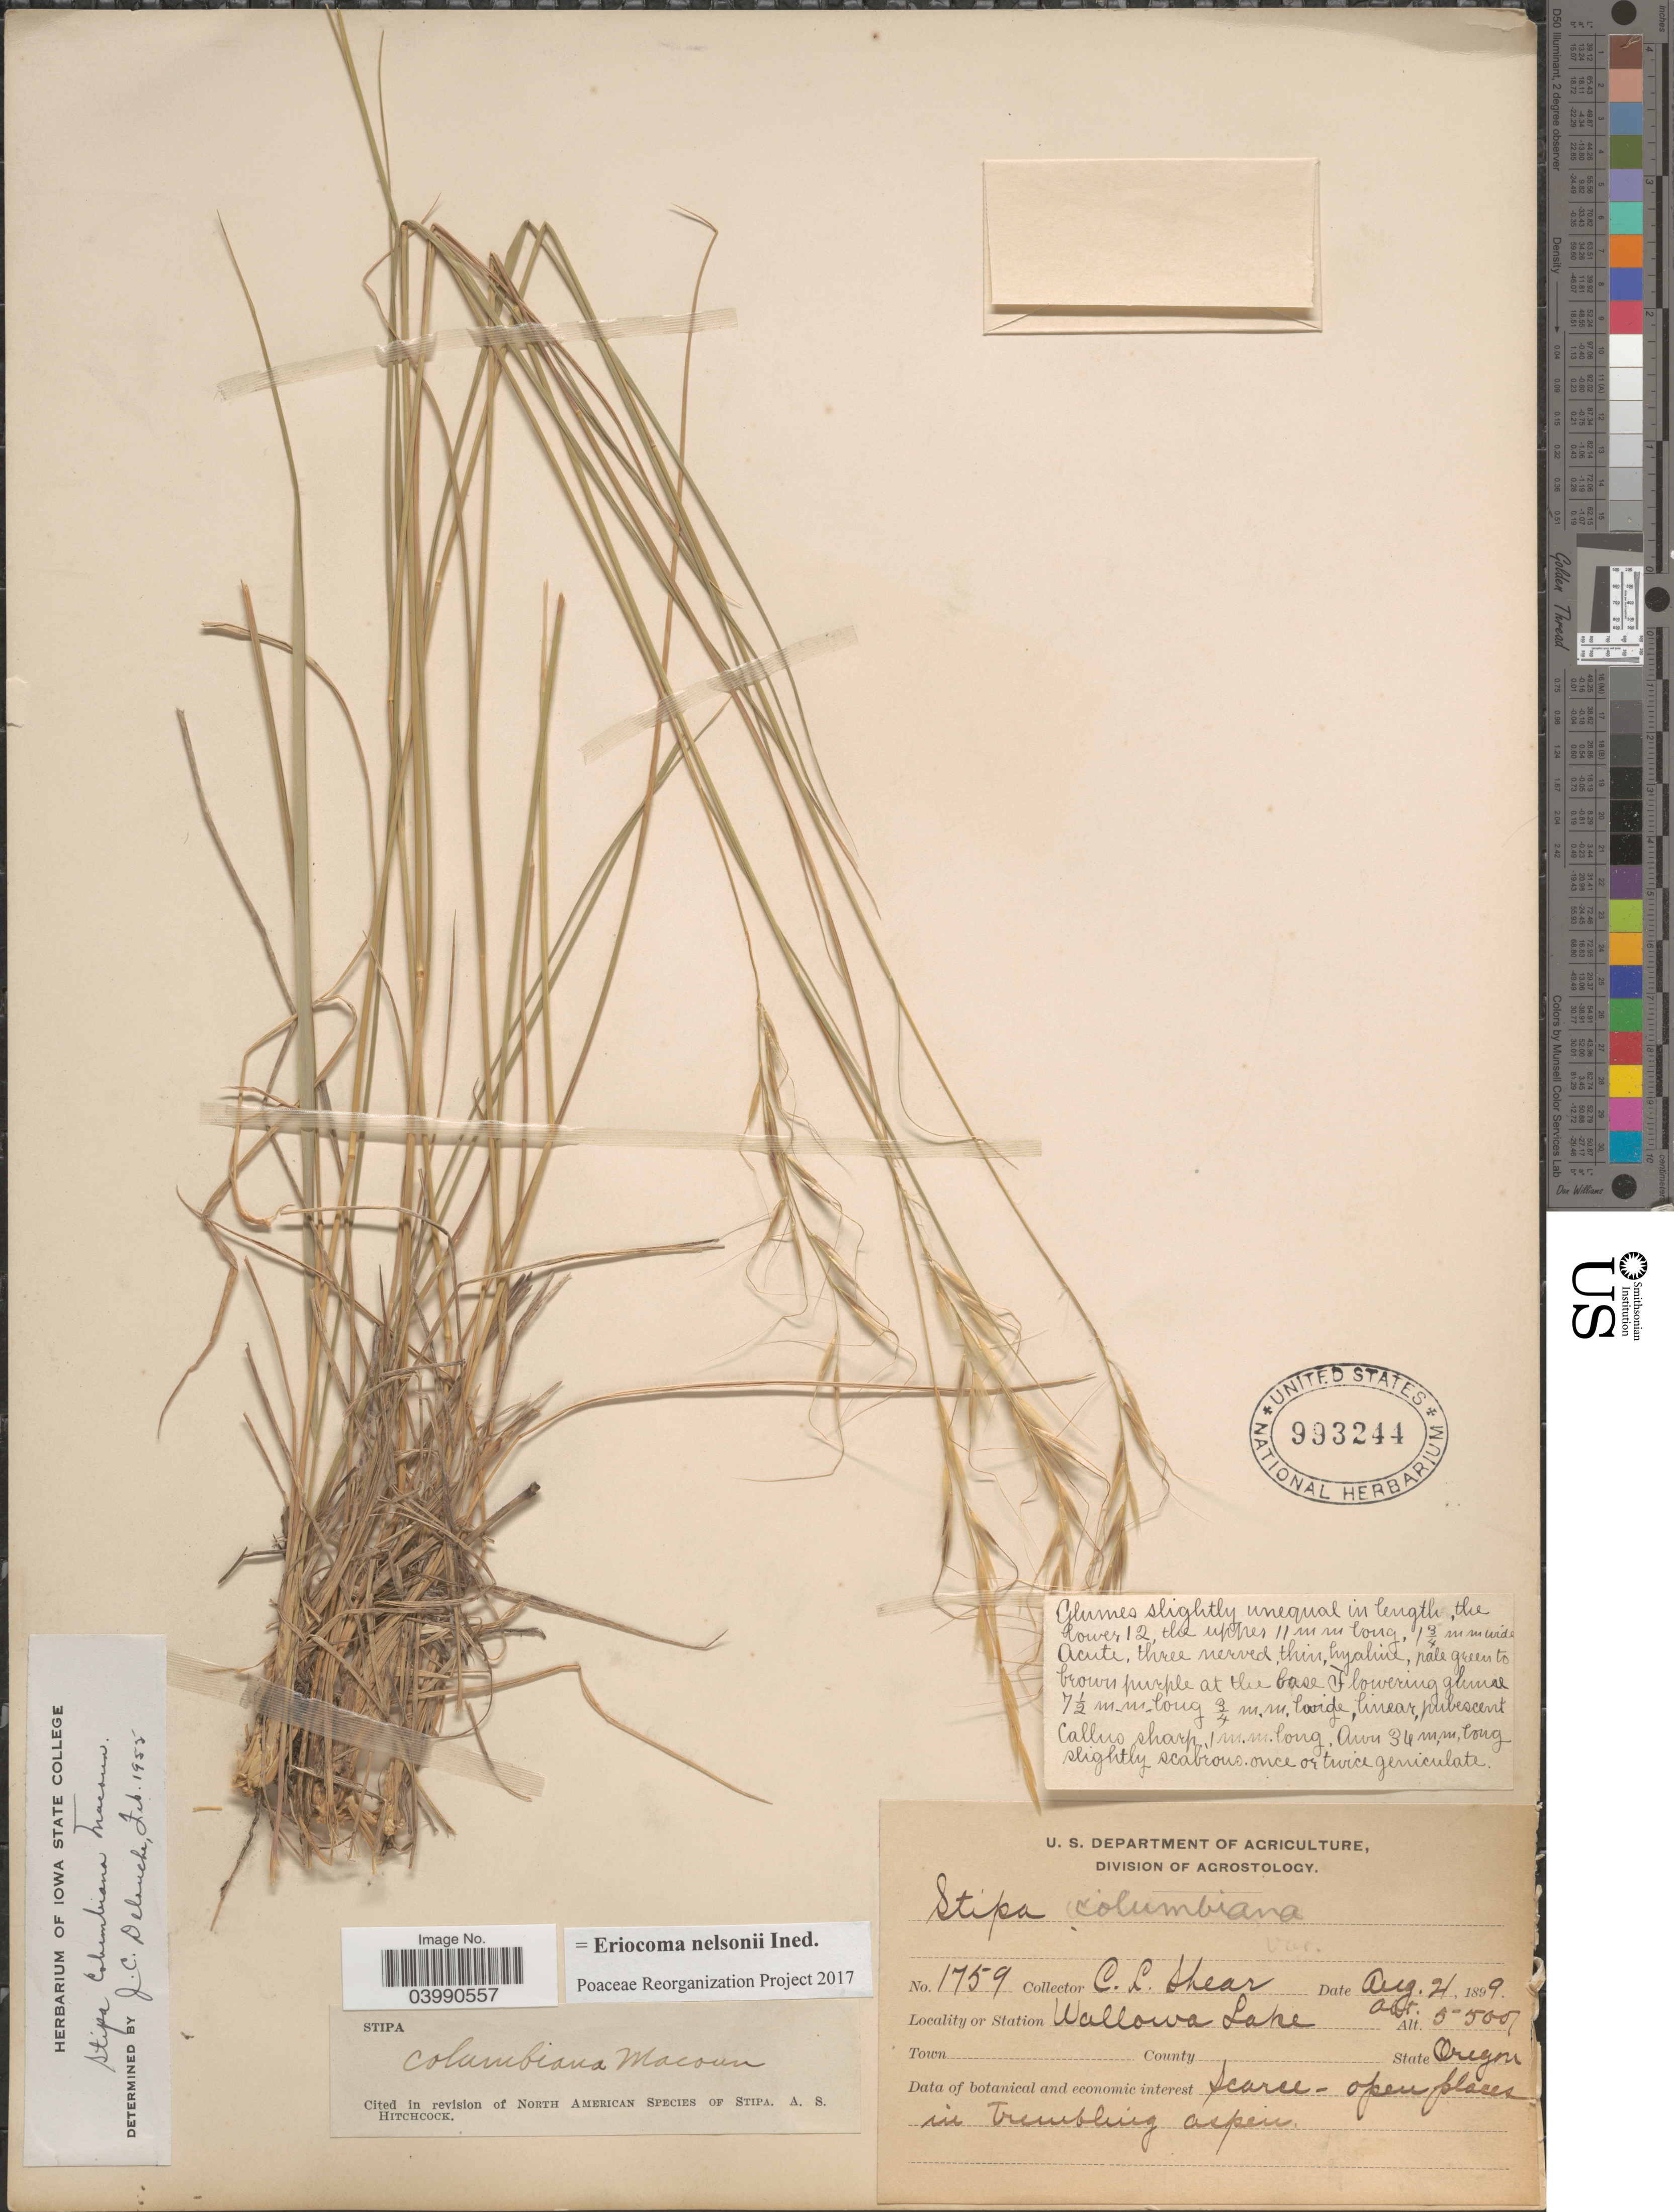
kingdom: Plantae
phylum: Tracheophyta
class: Liliopsida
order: Poales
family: Poaceae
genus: Eriocoma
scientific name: Eriocoma nelsonii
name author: (Scribn.) Romasch.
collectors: C. L. Shear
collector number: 1759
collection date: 1899-08-21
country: United States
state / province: Oregon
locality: Wallowa Lake.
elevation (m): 1676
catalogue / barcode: US 993244